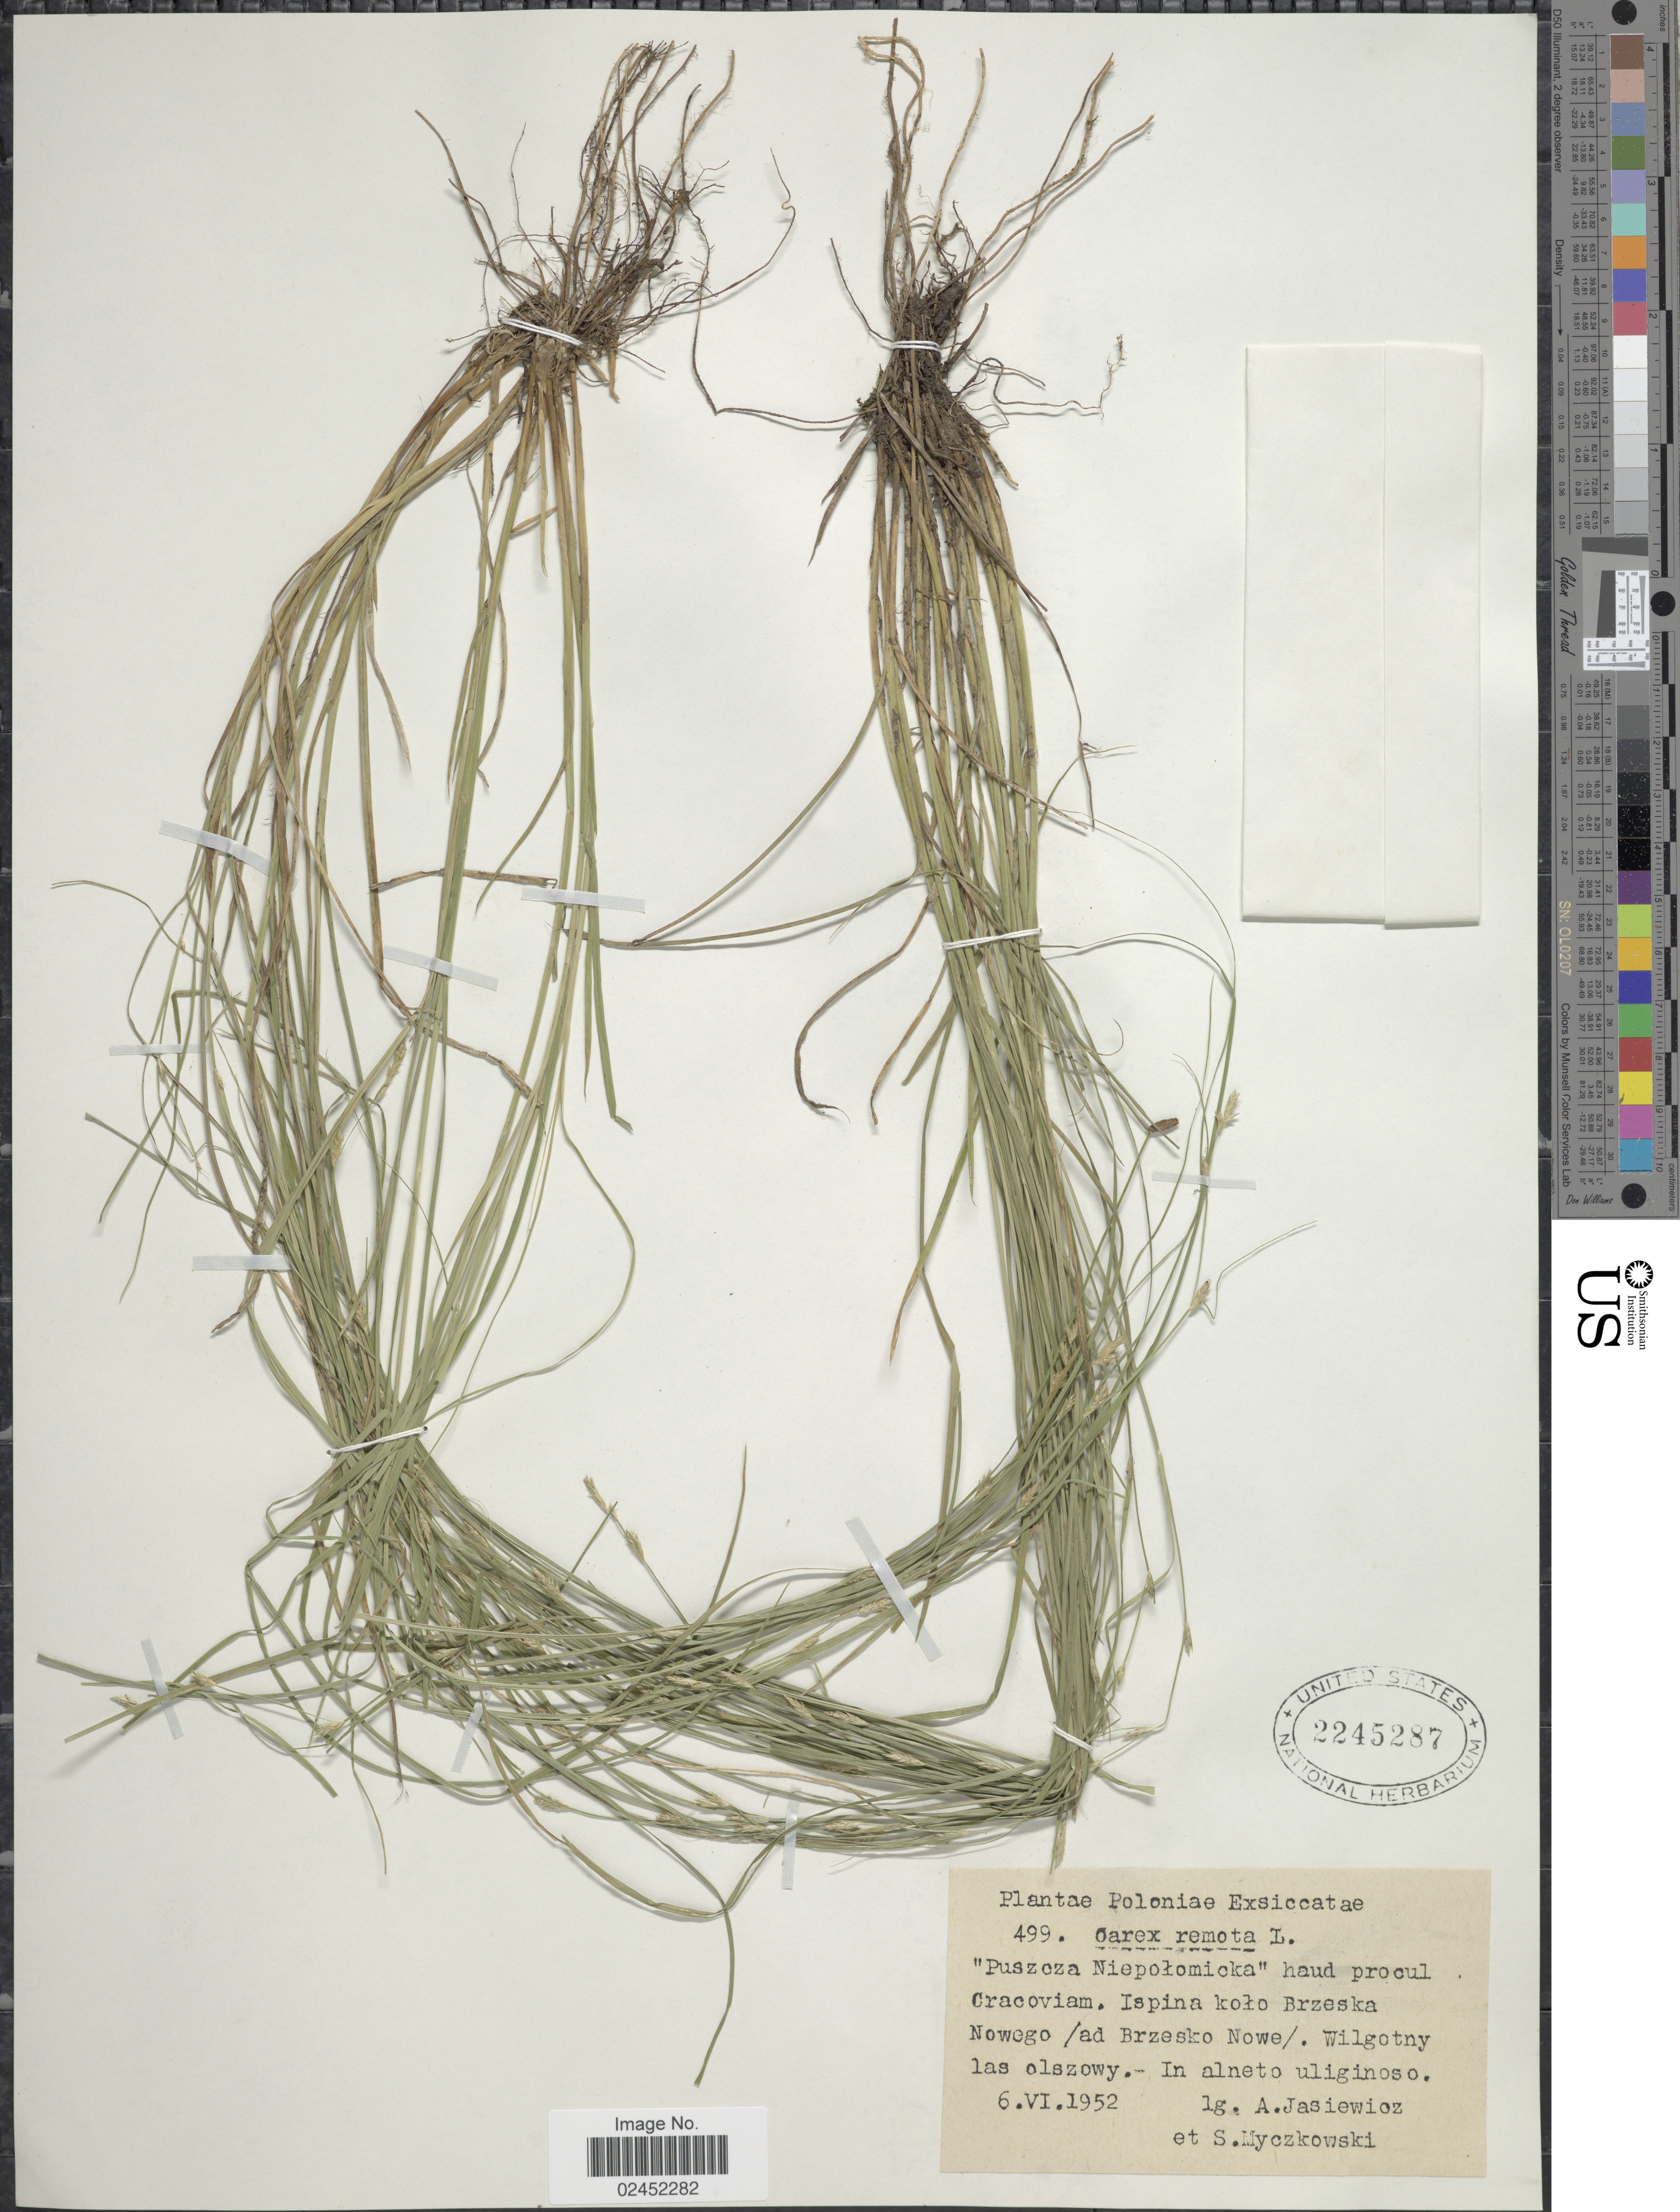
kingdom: Plantae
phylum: Tracheophyta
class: Liliopsida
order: Poales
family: Cyperaceae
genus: Carex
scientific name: Carex remota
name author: L.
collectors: A. Jasiewicz & S. Myczkowski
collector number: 499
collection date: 1952-06-06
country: Poland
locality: Nowego/ad Brzesko Nowe/. Wilgotny las olszowy. In alneto ulginoso.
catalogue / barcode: US 2245287